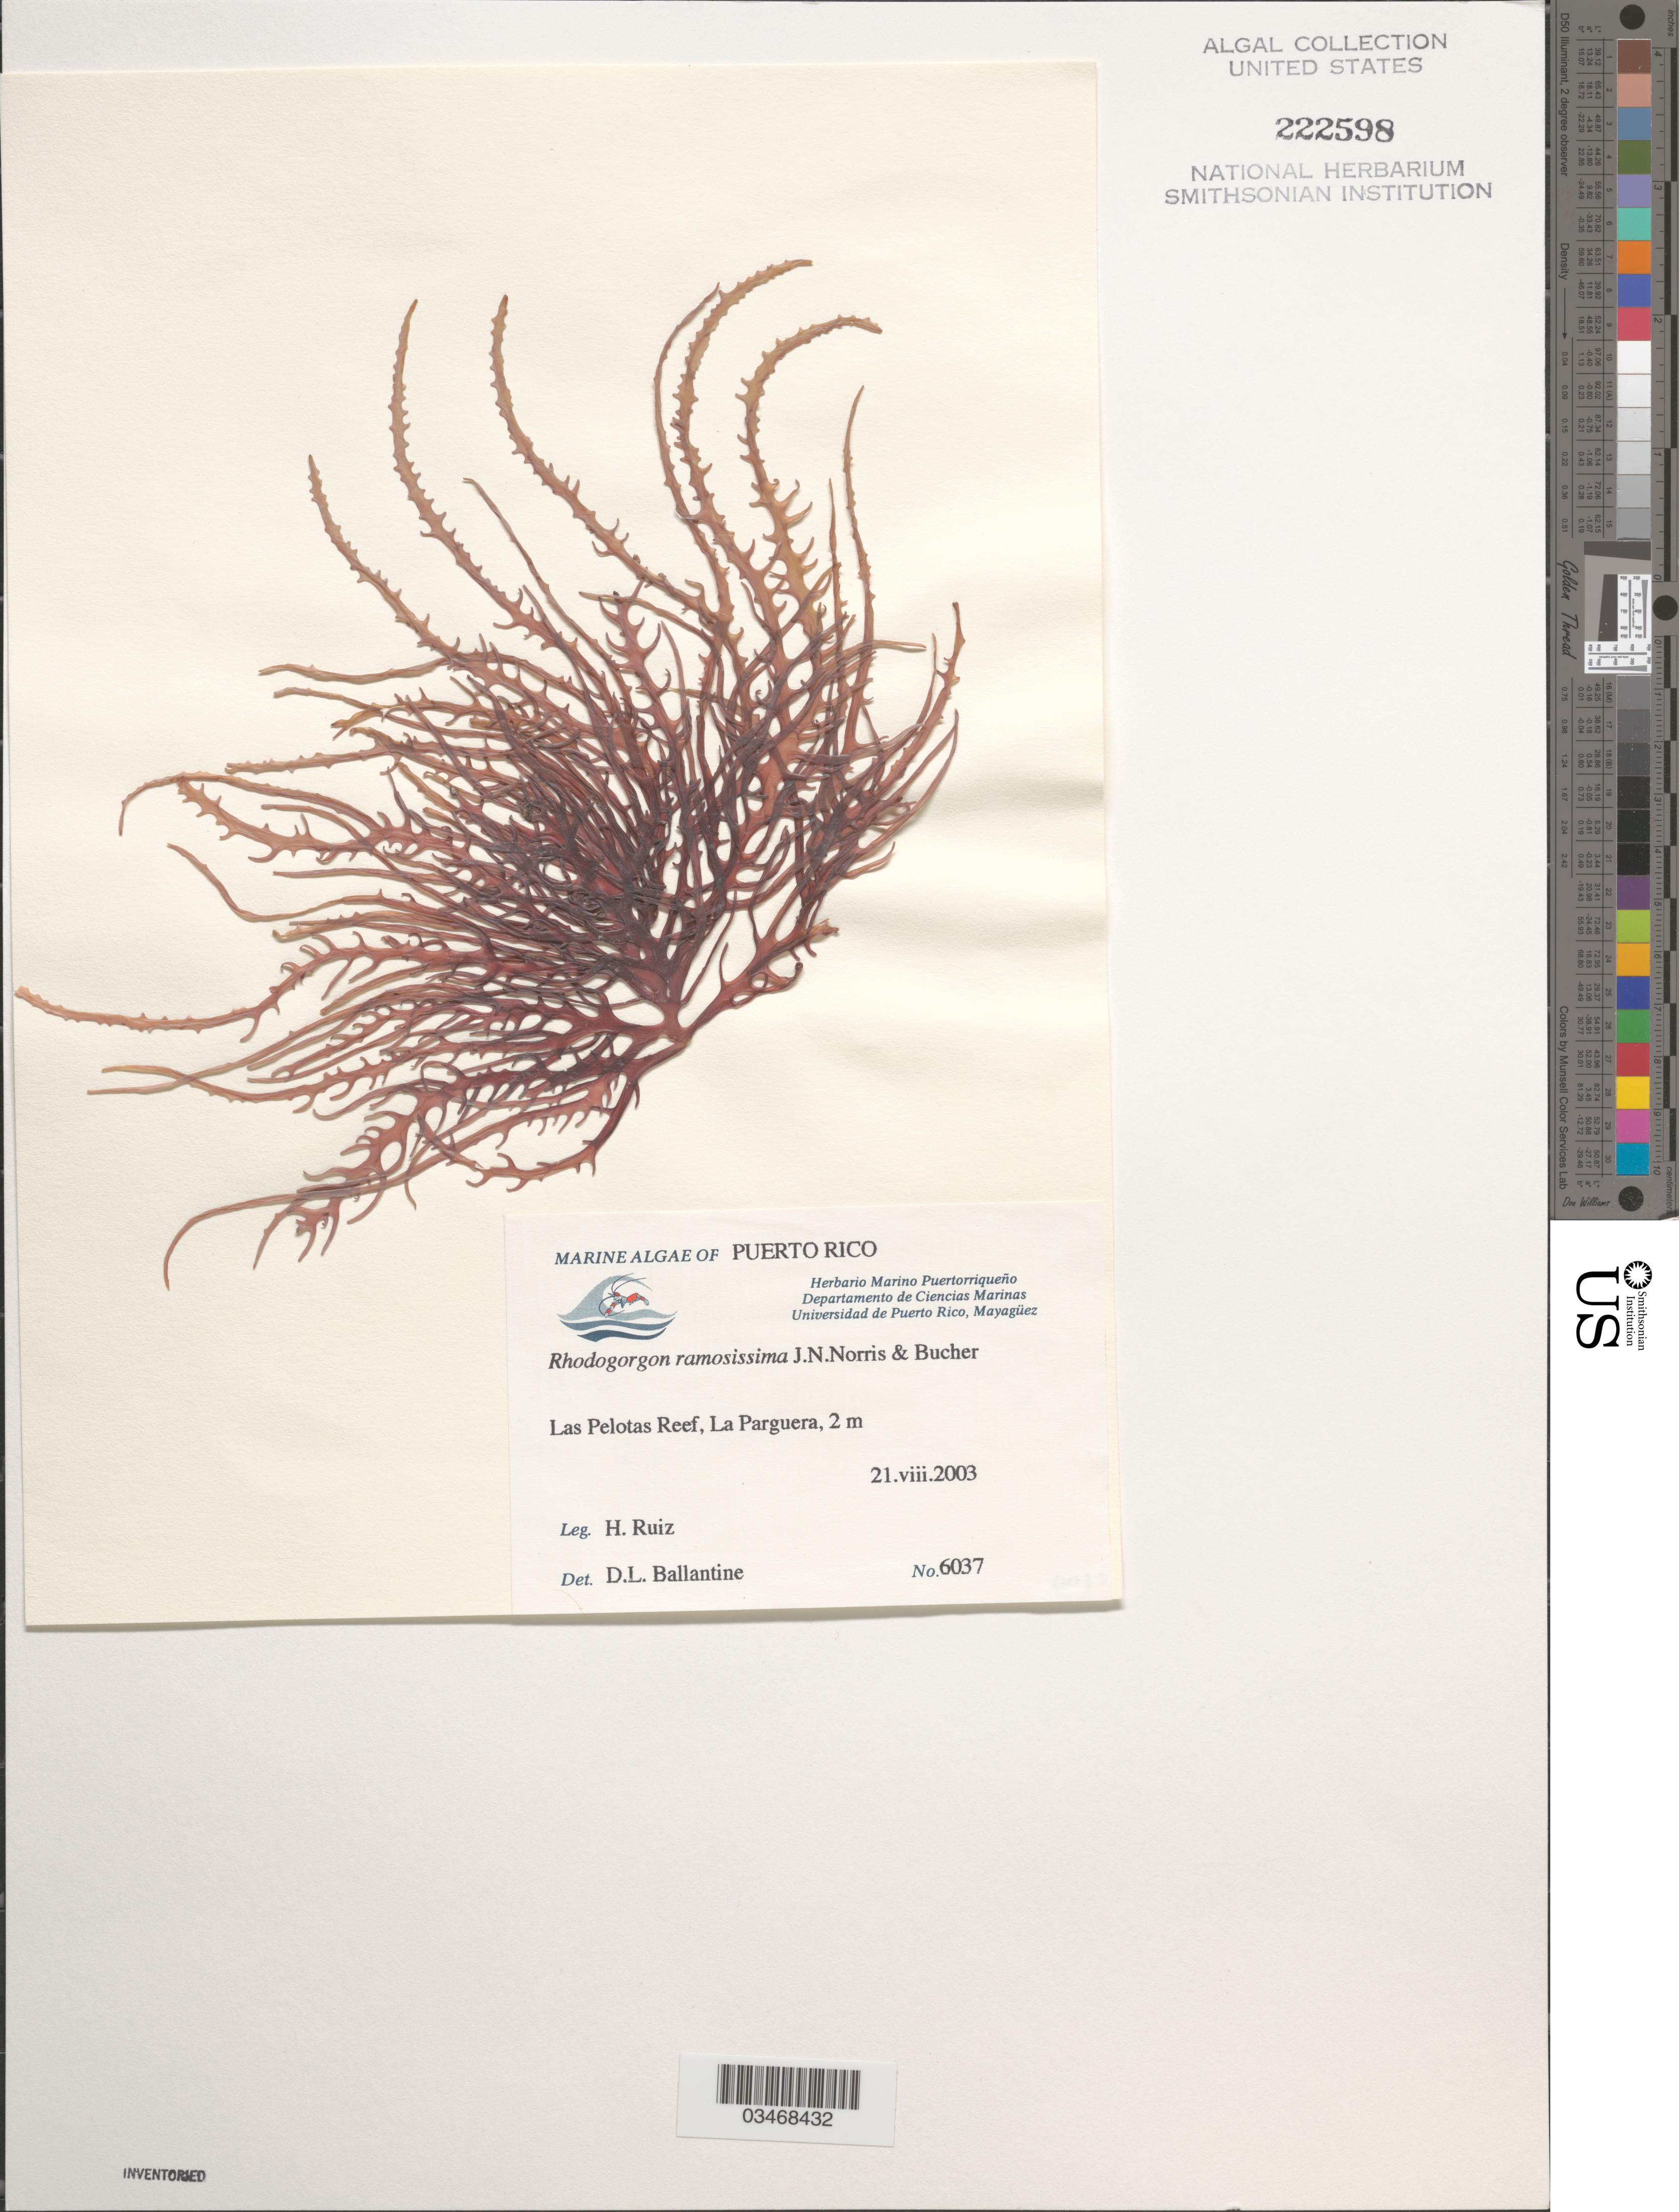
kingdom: Plantae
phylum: Rhodophyta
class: Florideophyceae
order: Rhodogorgonales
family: Rhodogorgonaceae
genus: Rhodogorgon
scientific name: Rhodogorgon ramosissima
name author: J.N. Norris & K.E. Bucher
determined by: Ballantine, D. L.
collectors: H. Ruiz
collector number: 6037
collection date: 2003-08-21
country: Puerto Rico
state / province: Lajas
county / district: La Parguera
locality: Las Pelotas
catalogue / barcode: US 222598